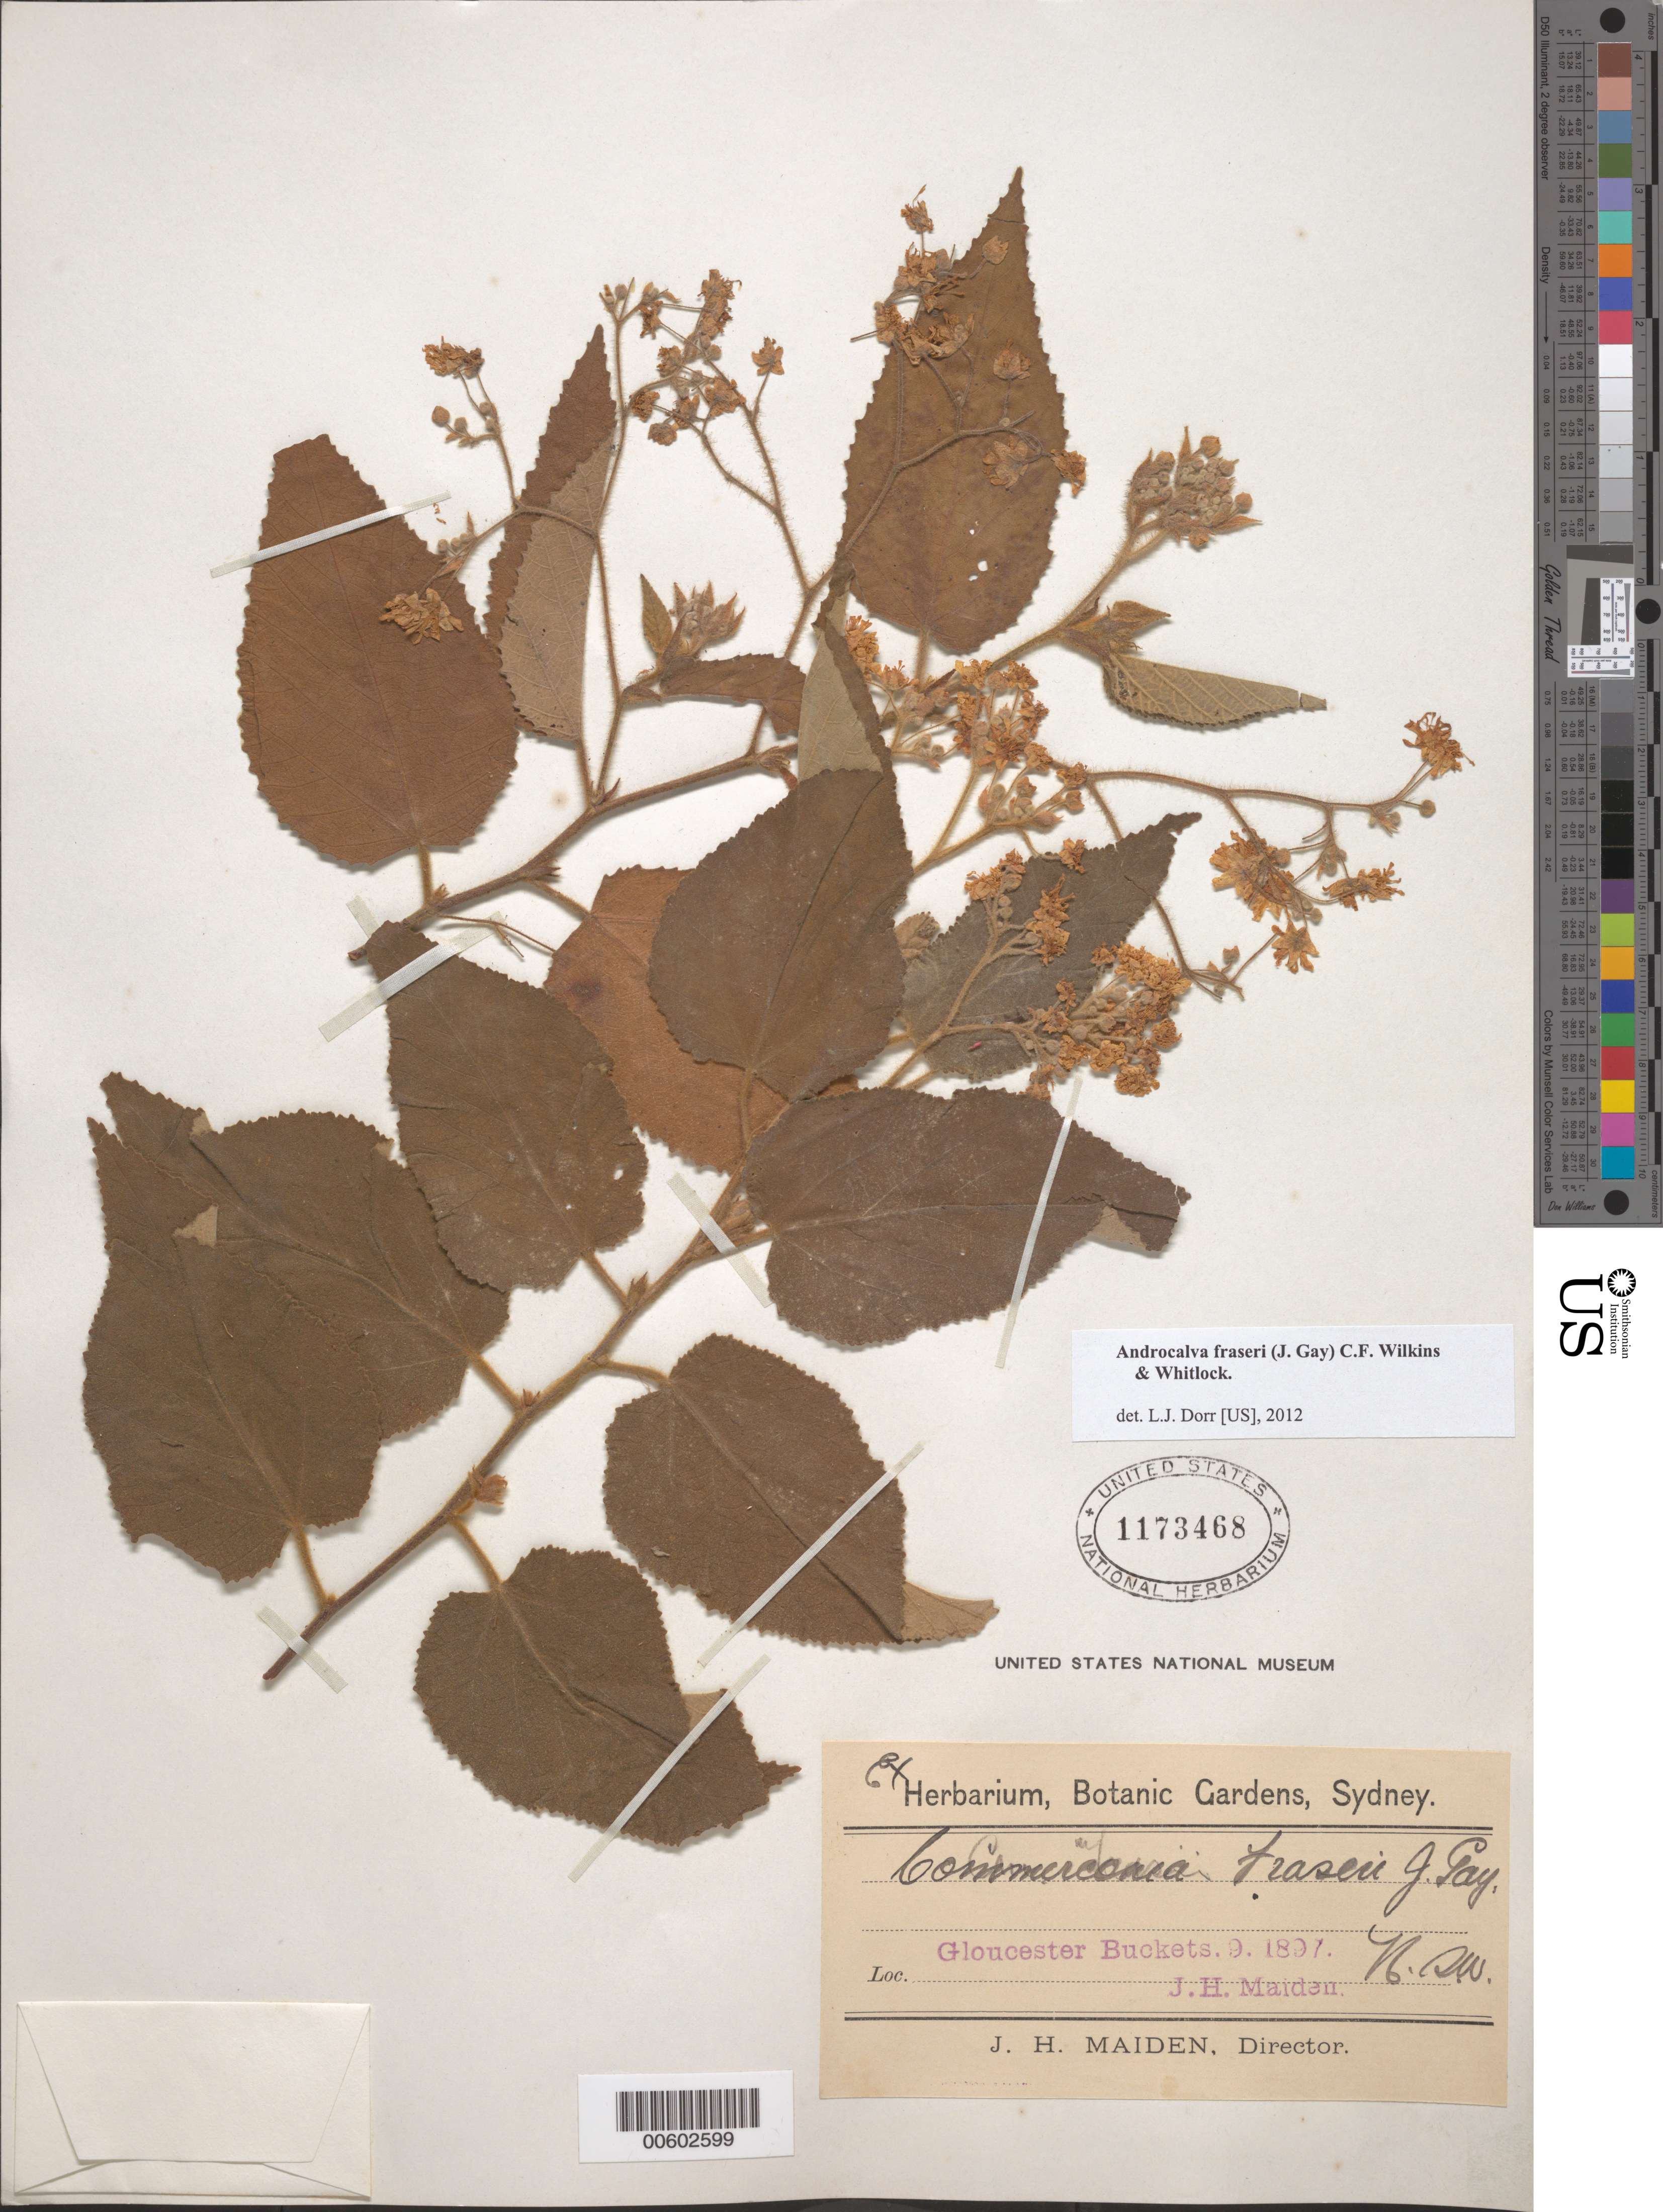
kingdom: Plantae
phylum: Tracheophyta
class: Magnoliopsida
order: Malvales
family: Malvaceae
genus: Commersonia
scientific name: Commersonia fraseri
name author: J. Gay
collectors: J. Maiden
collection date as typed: Sep 1897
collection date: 1897-09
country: Australia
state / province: New South Wales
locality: Gloucester Buckets.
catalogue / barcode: US 1173468